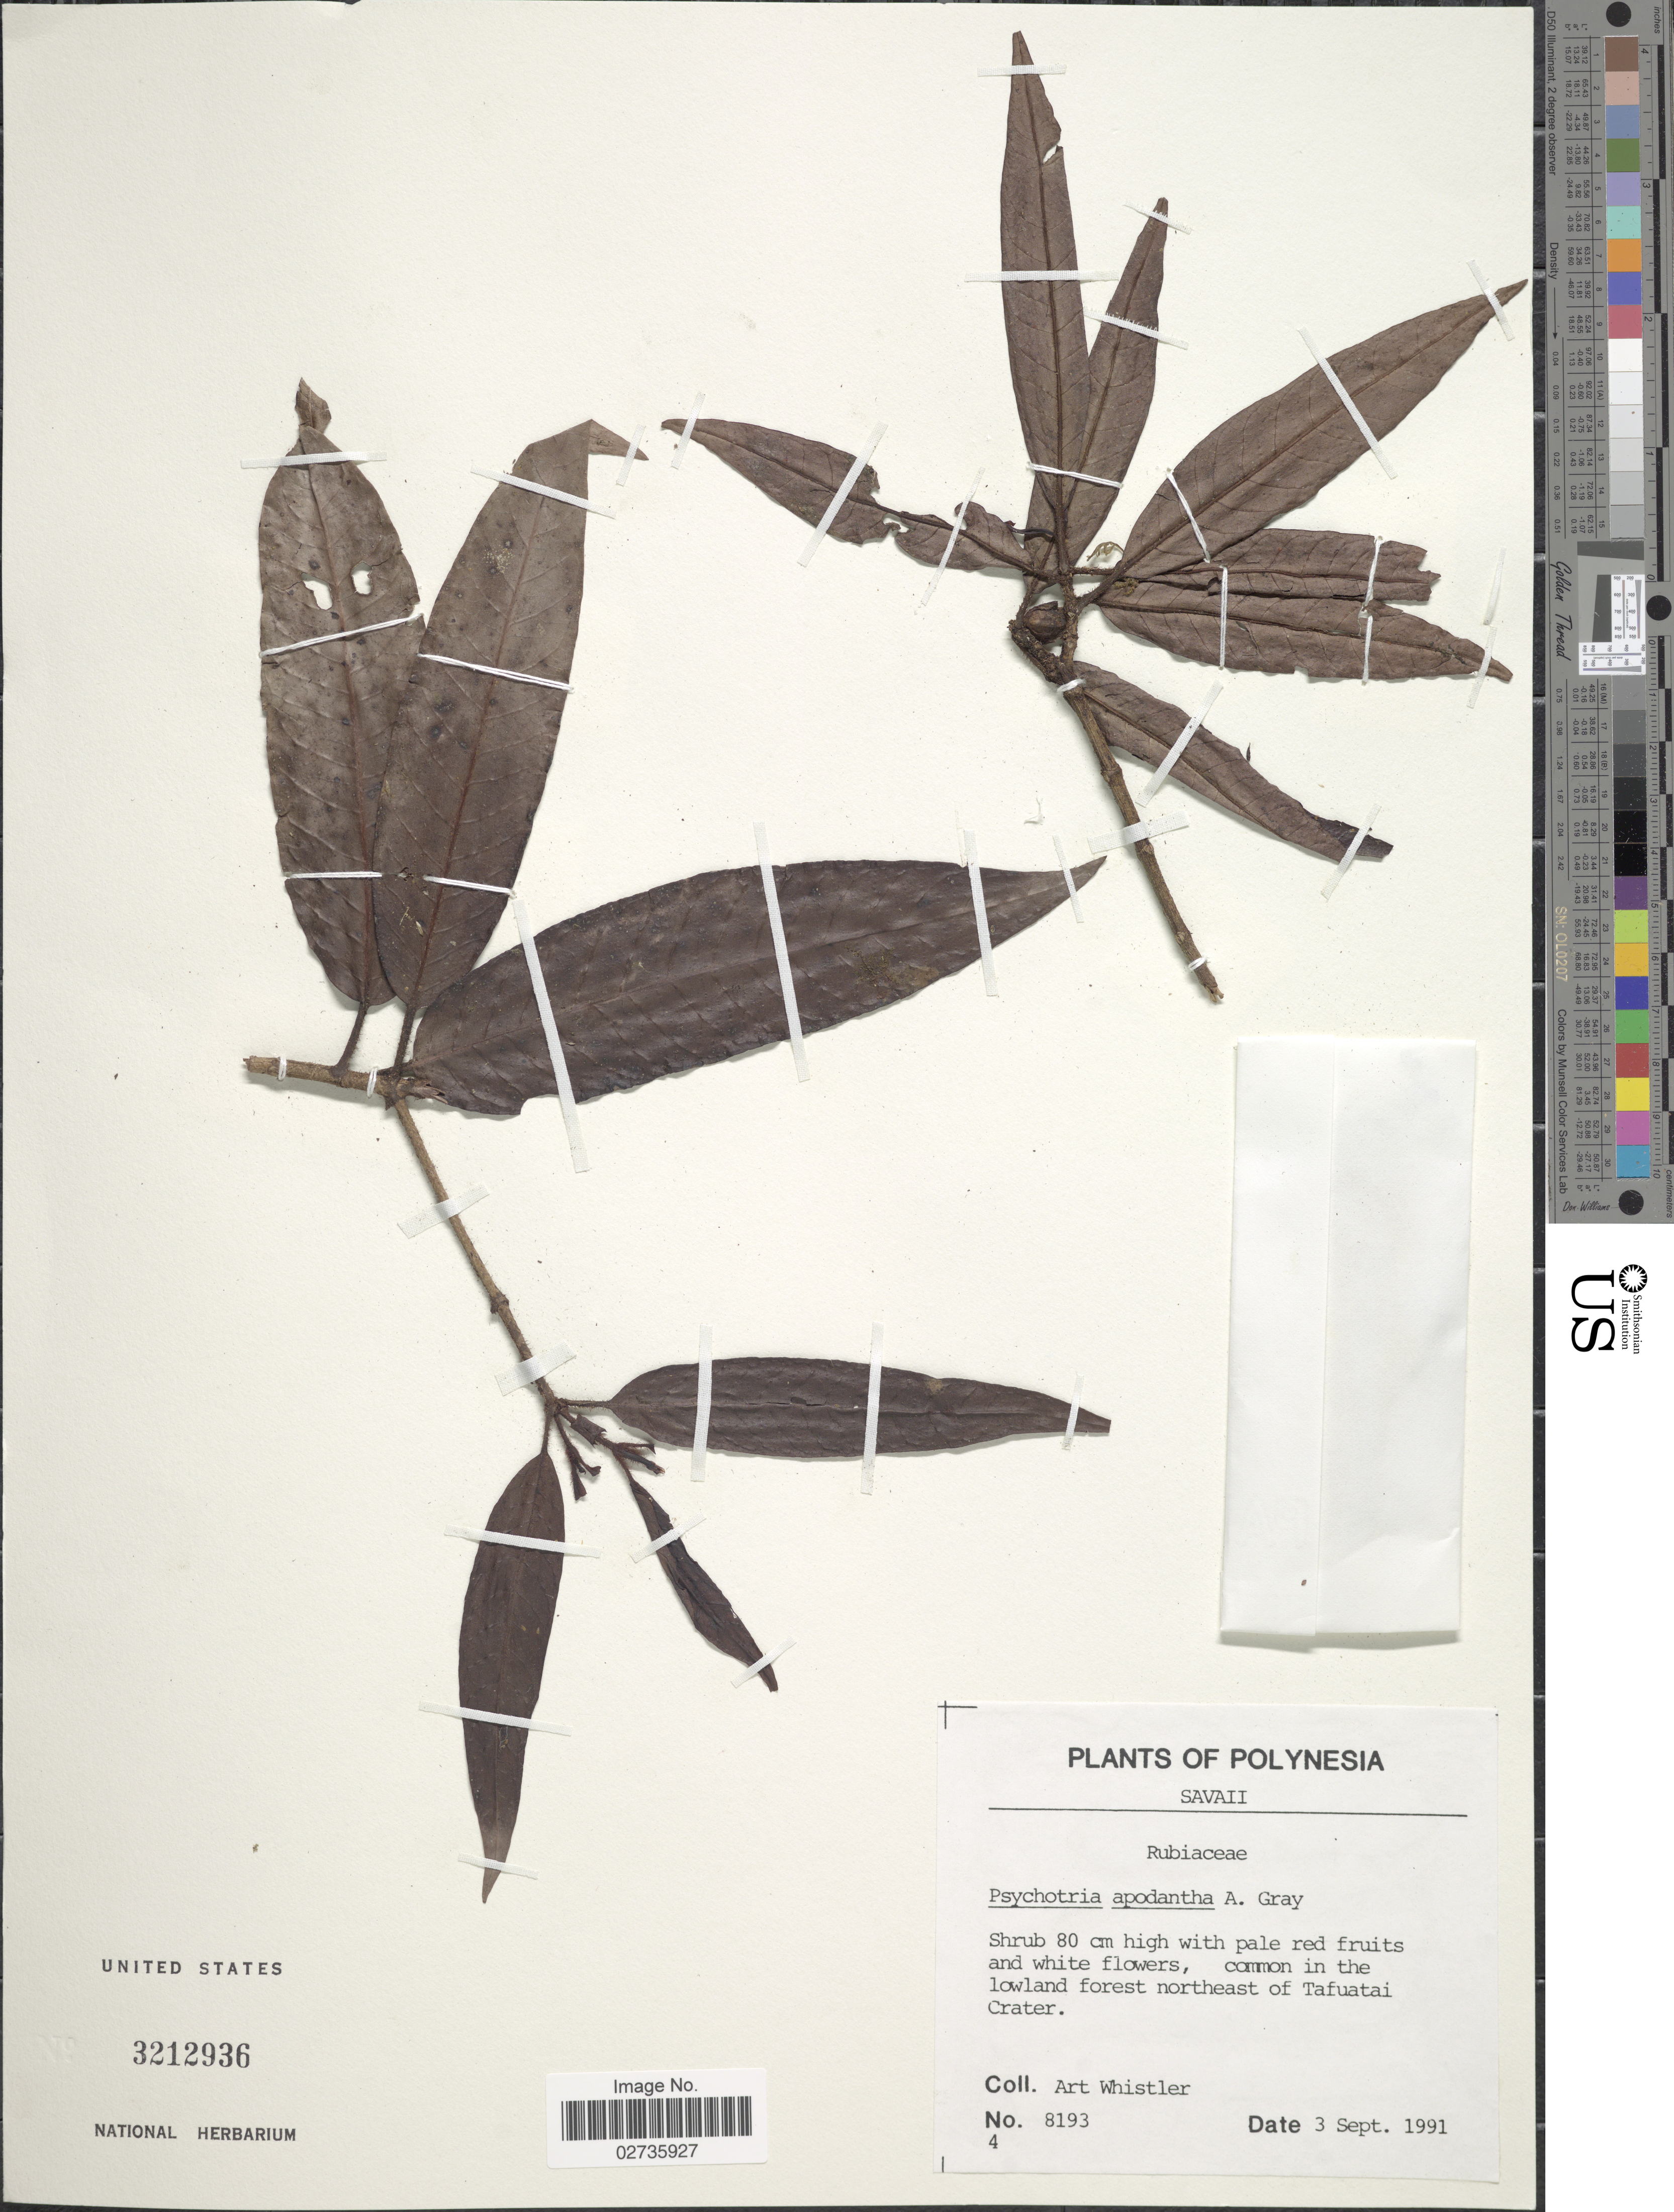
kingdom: Plantae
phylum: Tracheophyta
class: Magnoliopsida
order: Gentianales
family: Rubiaceae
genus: Psychotria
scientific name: Psychotria apodantha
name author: A. Gray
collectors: A. Whistler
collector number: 8193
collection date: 1991-09-03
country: Samoa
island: Savai'i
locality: Savaii, common in the lowland forest northeast of Tafuatai Crater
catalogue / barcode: US 3212936